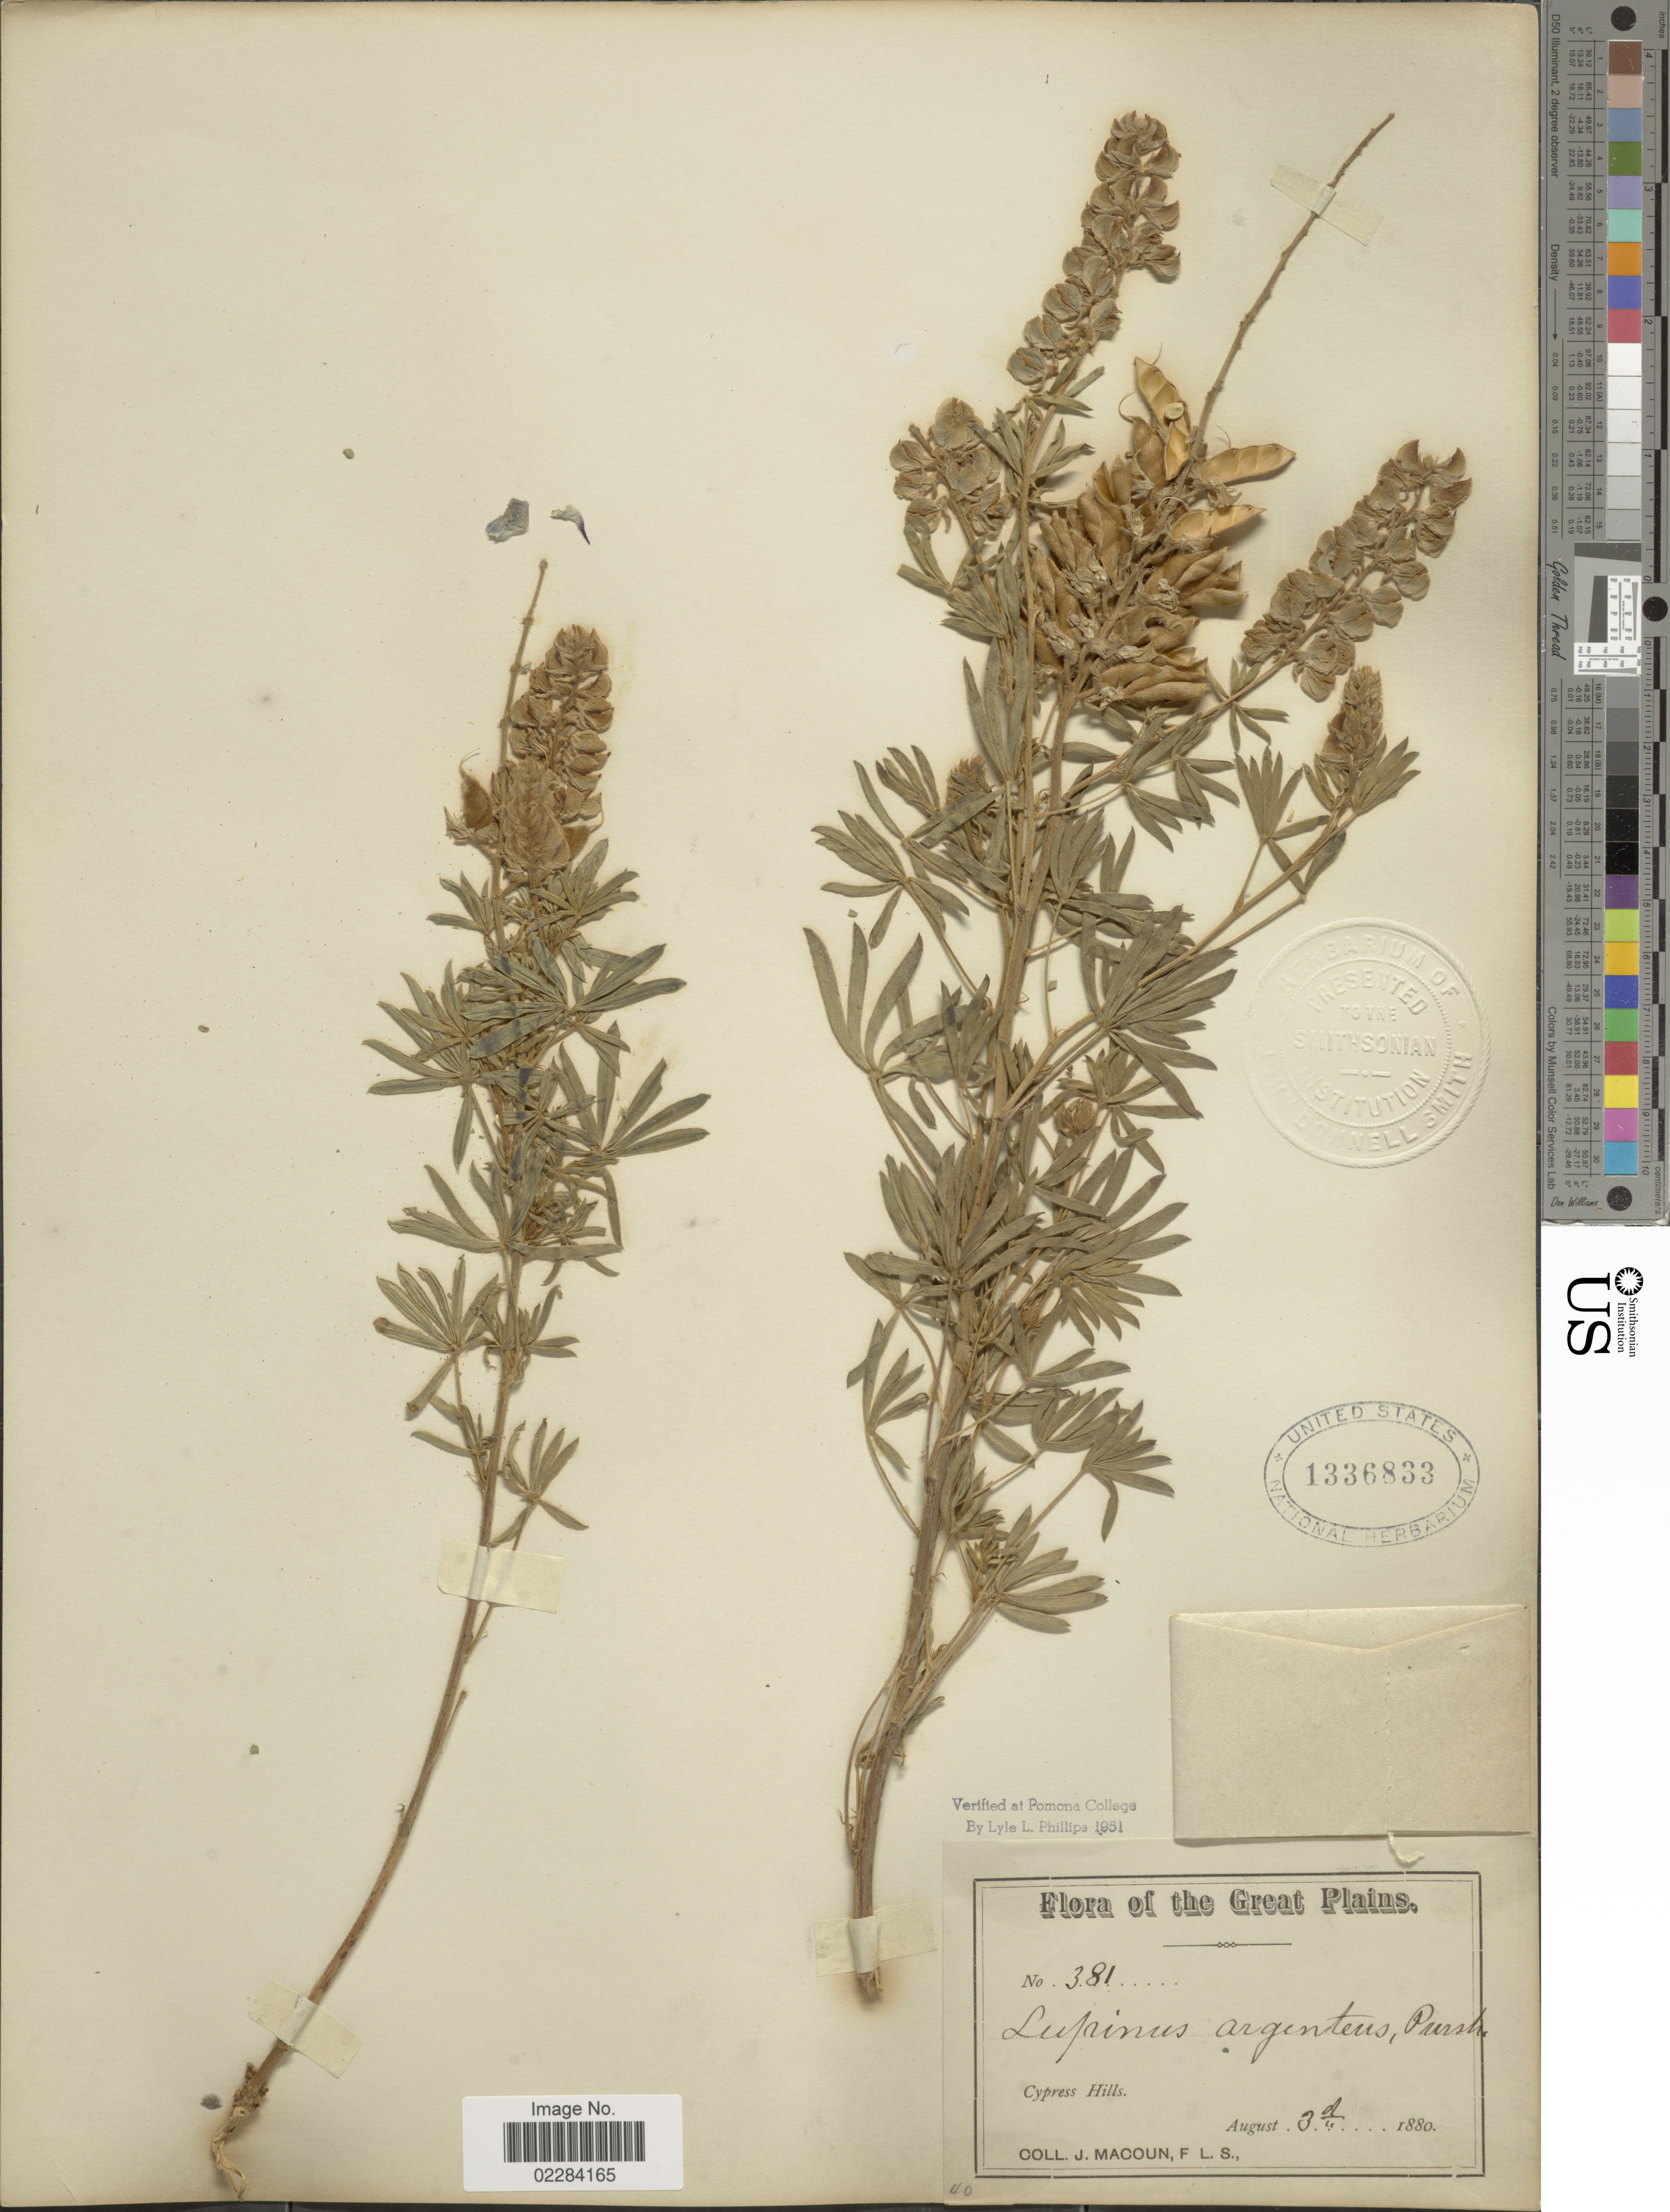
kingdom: Plantae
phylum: Tracheophyta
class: Magnoliopsida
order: Fabales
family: Fabaceae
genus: Lupinus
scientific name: Lupinus argenteus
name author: Pursh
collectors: J. Macoun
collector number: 381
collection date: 1880-08-03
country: Canada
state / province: Alberta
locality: The Great Plains. Cypress Hills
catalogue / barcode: US 1336833